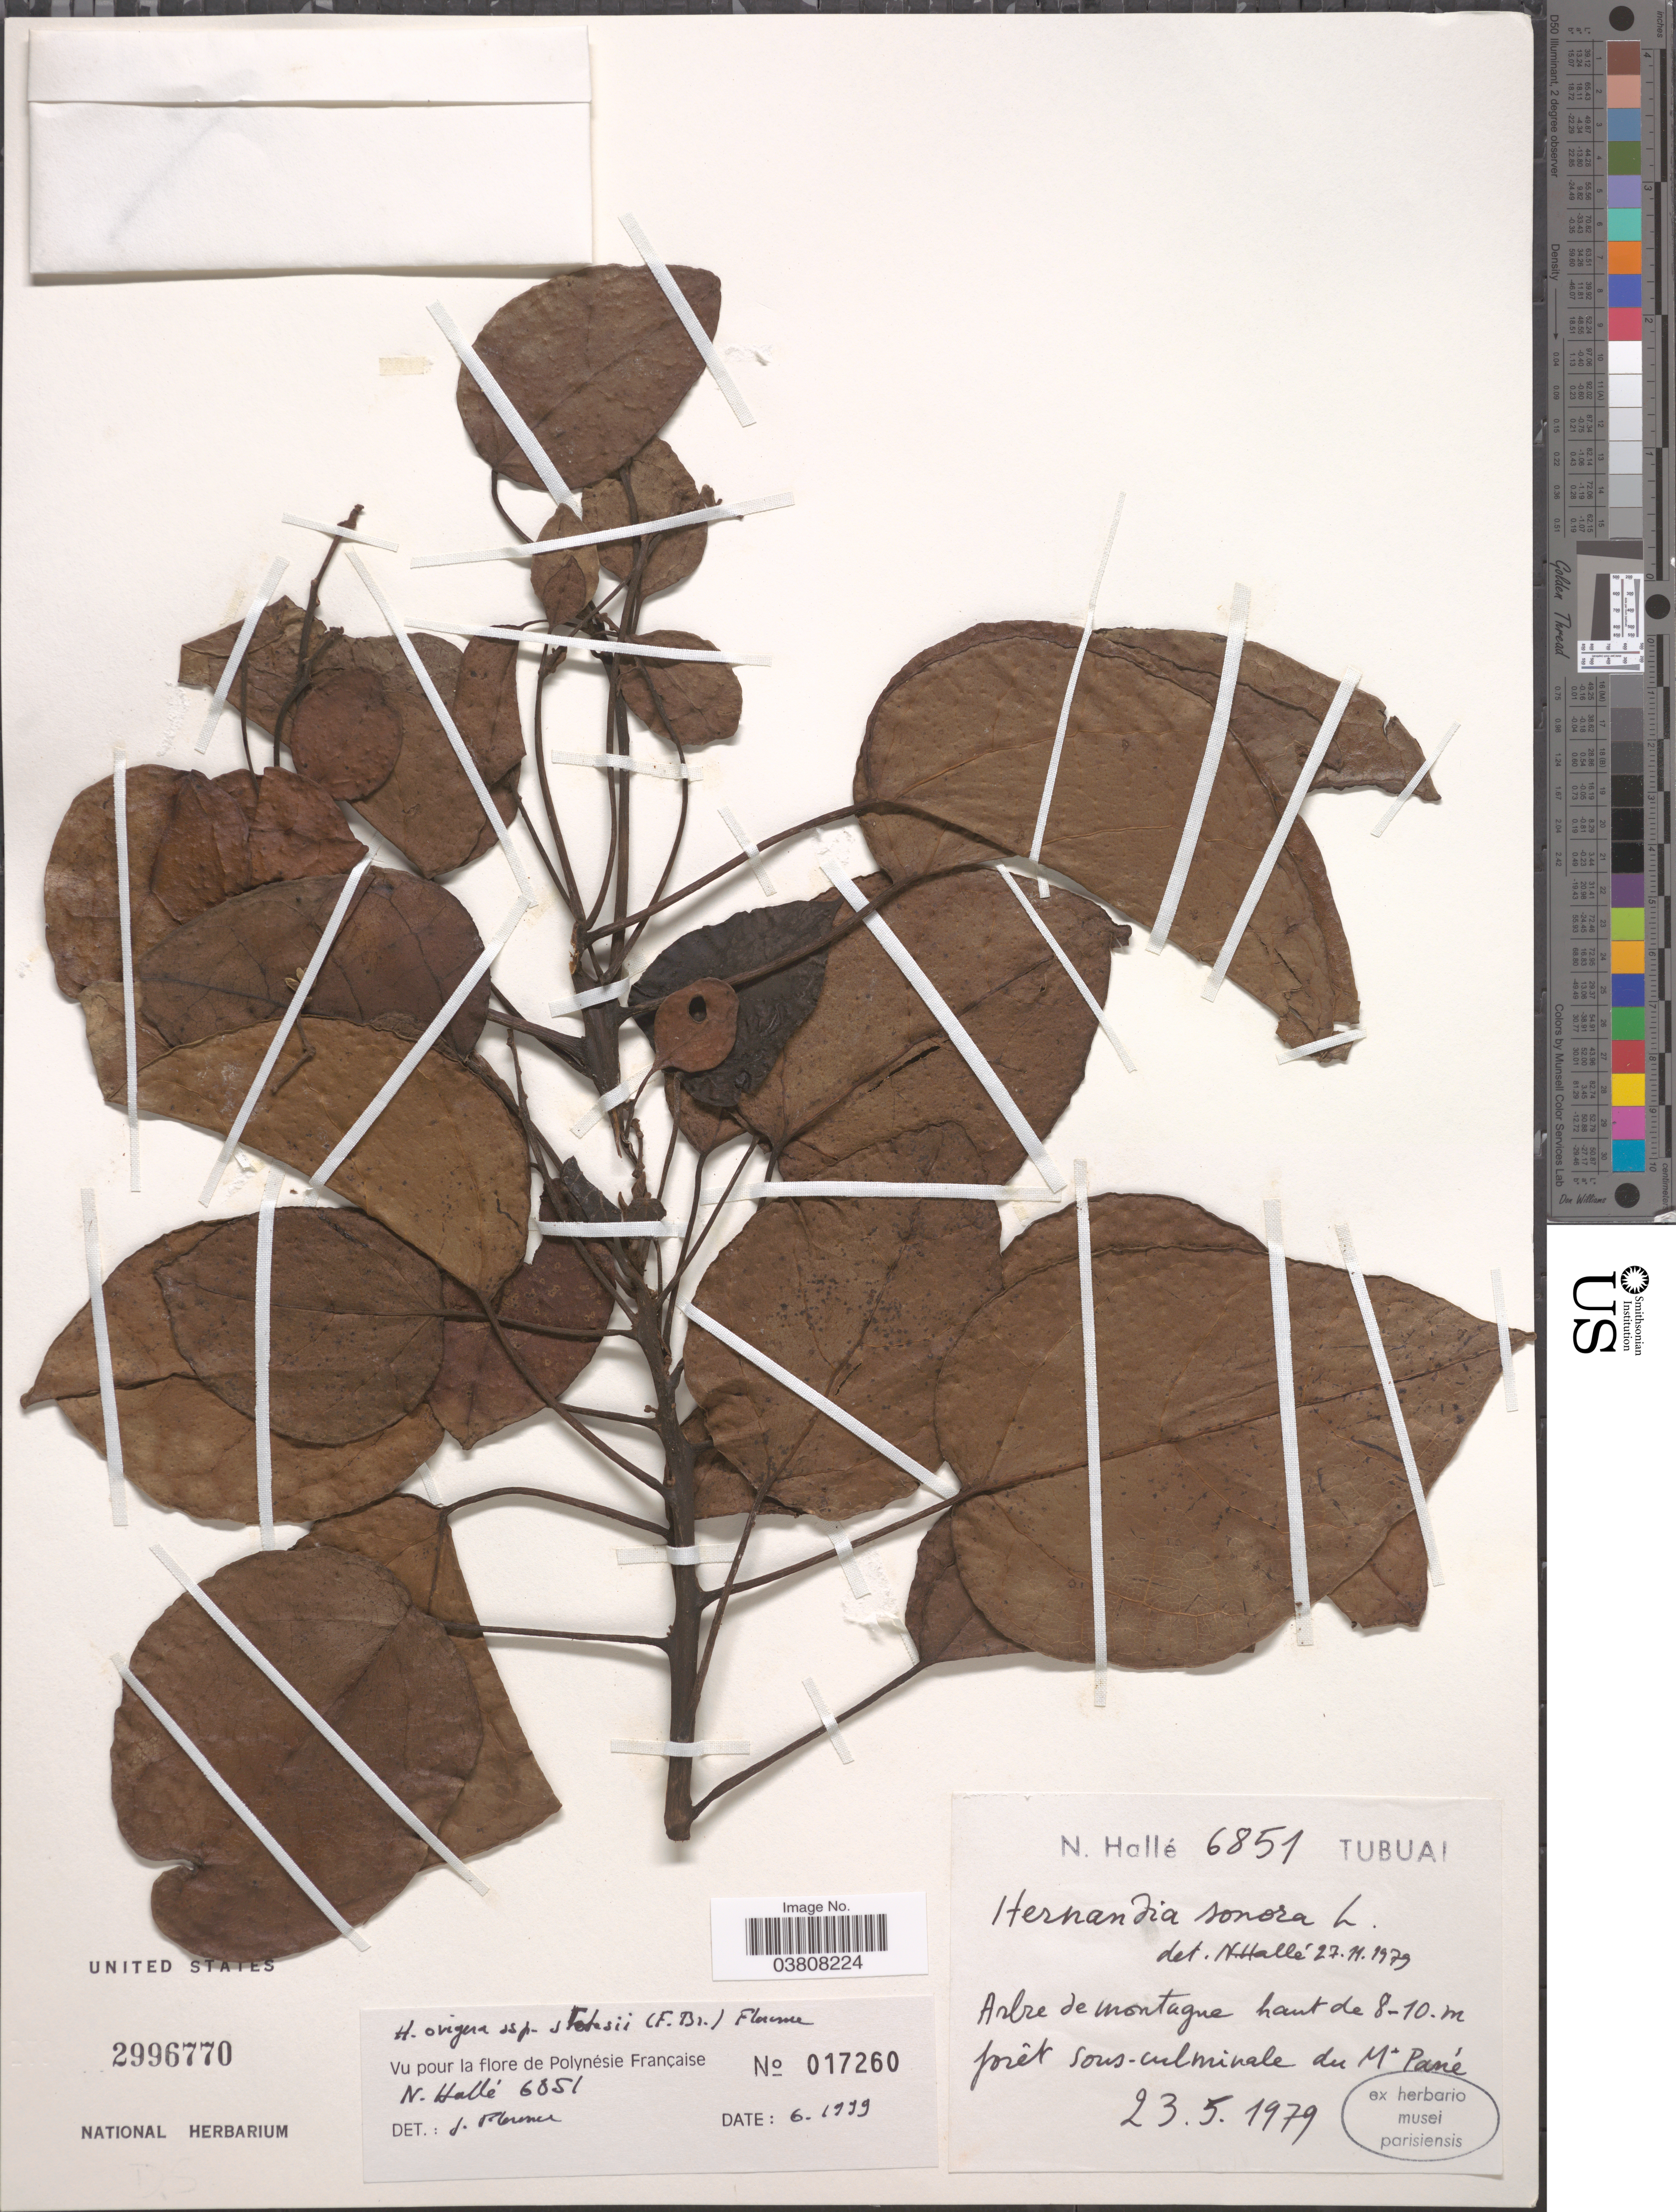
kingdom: Plantae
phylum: Tracheophyta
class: Magnoliopsida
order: Laurales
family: Hernandiaceae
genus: Hernandia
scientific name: Hernandia ovigera var. stokesi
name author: F. Br.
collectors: N. Hallé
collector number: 6851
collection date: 1979-05-23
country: French Polynesia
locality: Tubuai [unsure placement]. Forêt sous-culmirale [interpreted] du Mt Pané.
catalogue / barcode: US 2996770